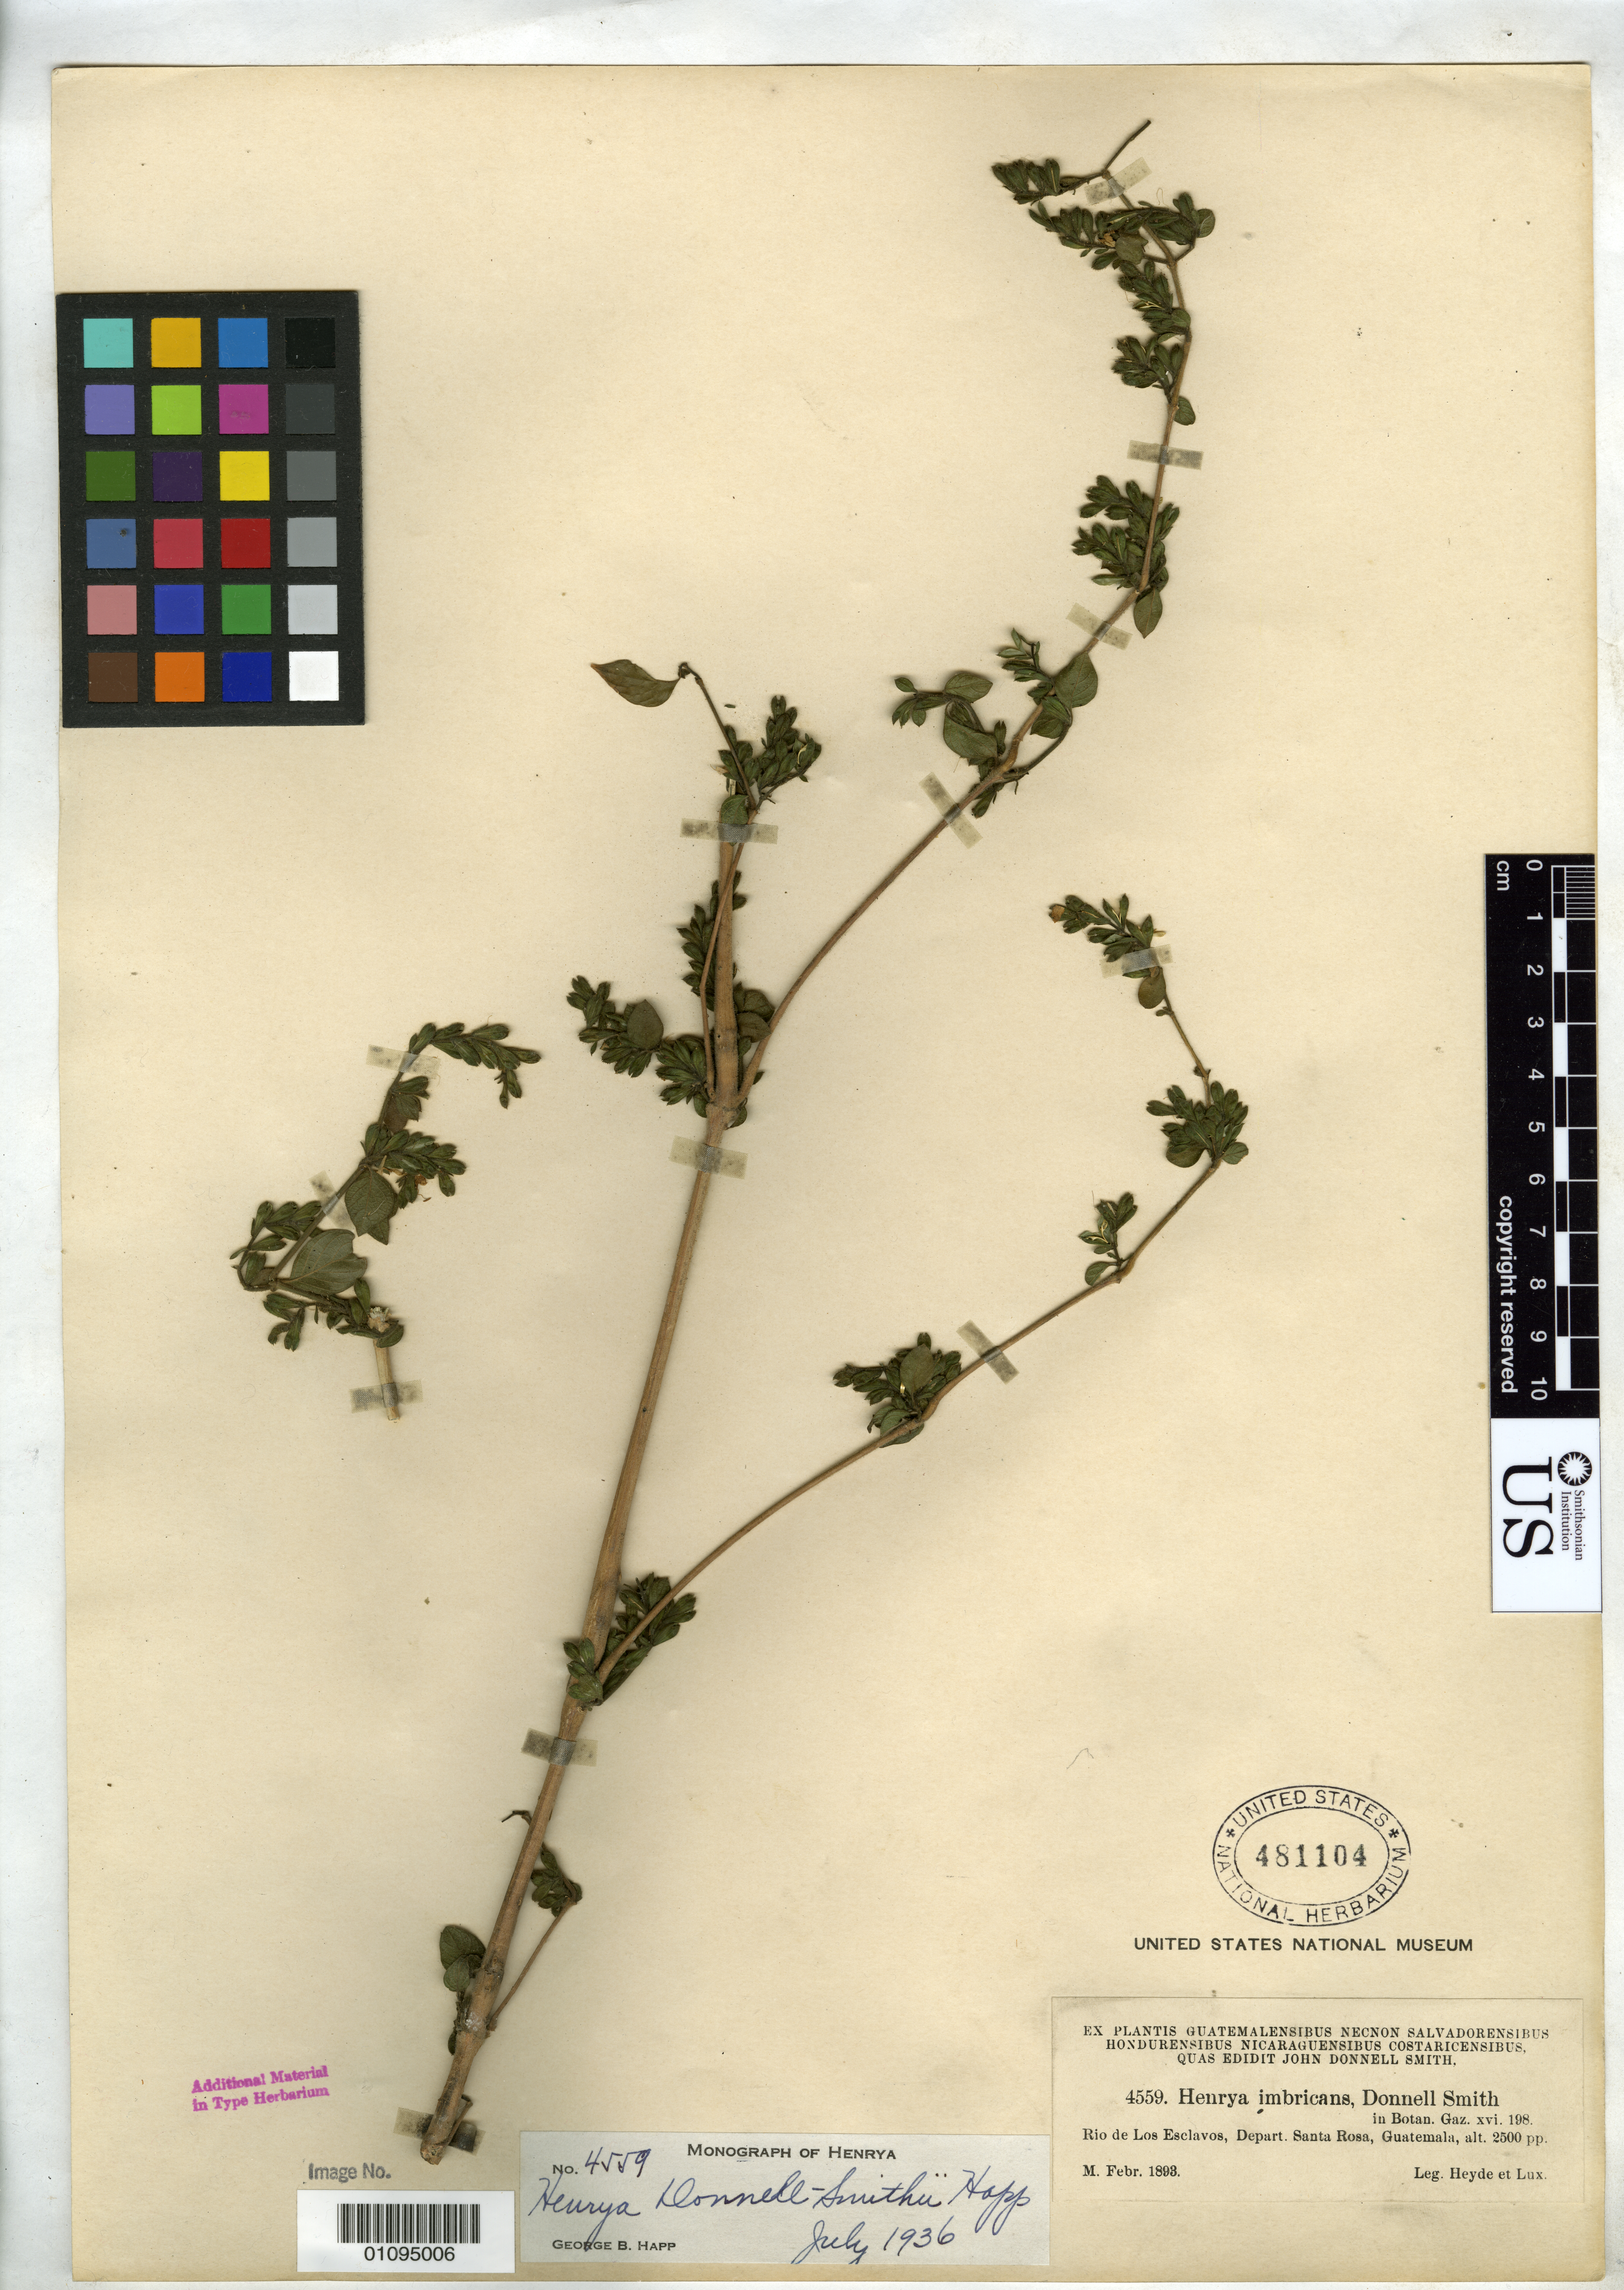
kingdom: Plantae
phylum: Tracheophyta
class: Magnoliopsida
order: Lamiales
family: Acanthaceae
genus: Henrya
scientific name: Henrya donnell-smithii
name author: Happ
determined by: Happ, G. B.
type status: Isotype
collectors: E. T. Heyde & E. Lux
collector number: J.D.S. 4559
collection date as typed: Feb 1893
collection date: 1893-02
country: Guatemala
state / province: Santa Rosa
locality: Rio de Los Esclavos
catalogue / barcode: US 481104